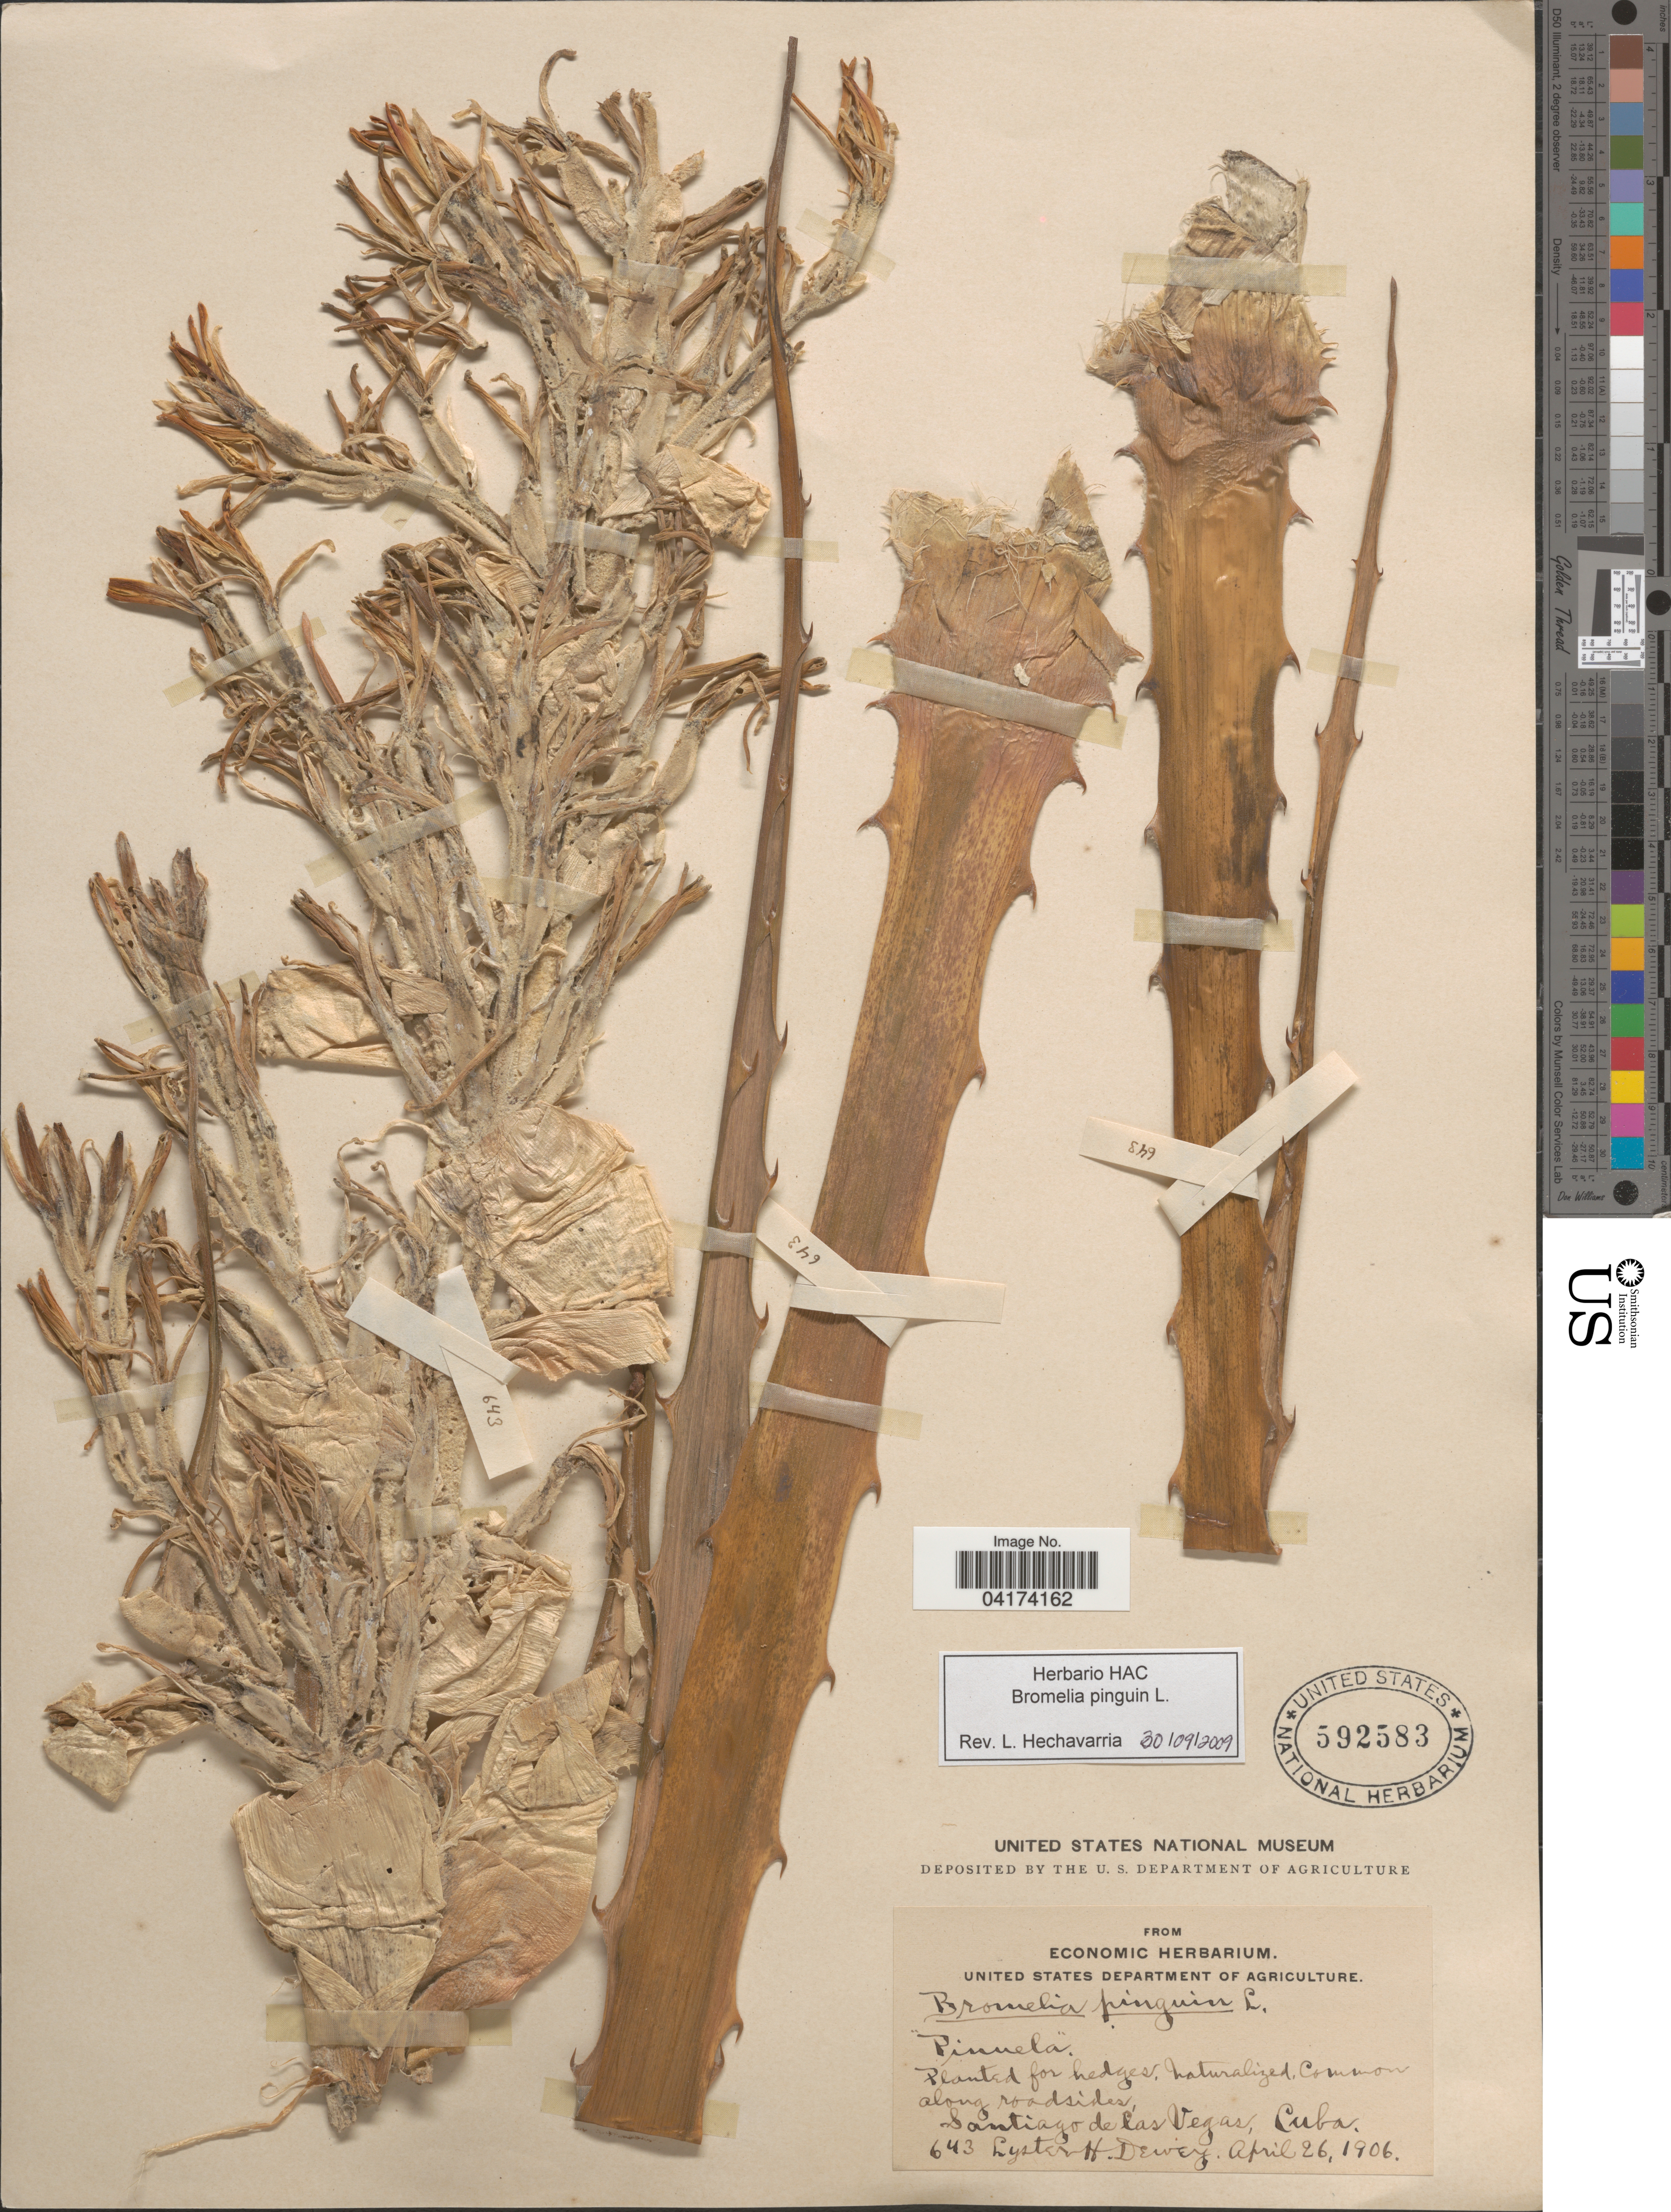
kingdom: Plantae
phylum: Tracheophyta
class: Liliopsida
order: Poales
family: Bromeliaceae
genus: Bromelia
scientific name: Bromelia pinguin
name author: L.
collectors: L. H. Dewey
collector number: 643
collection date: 1906-04-26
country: Cuba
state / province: La Habana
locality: Common along roadsides, Santiago de Las Vegas.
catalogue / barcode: US 592583